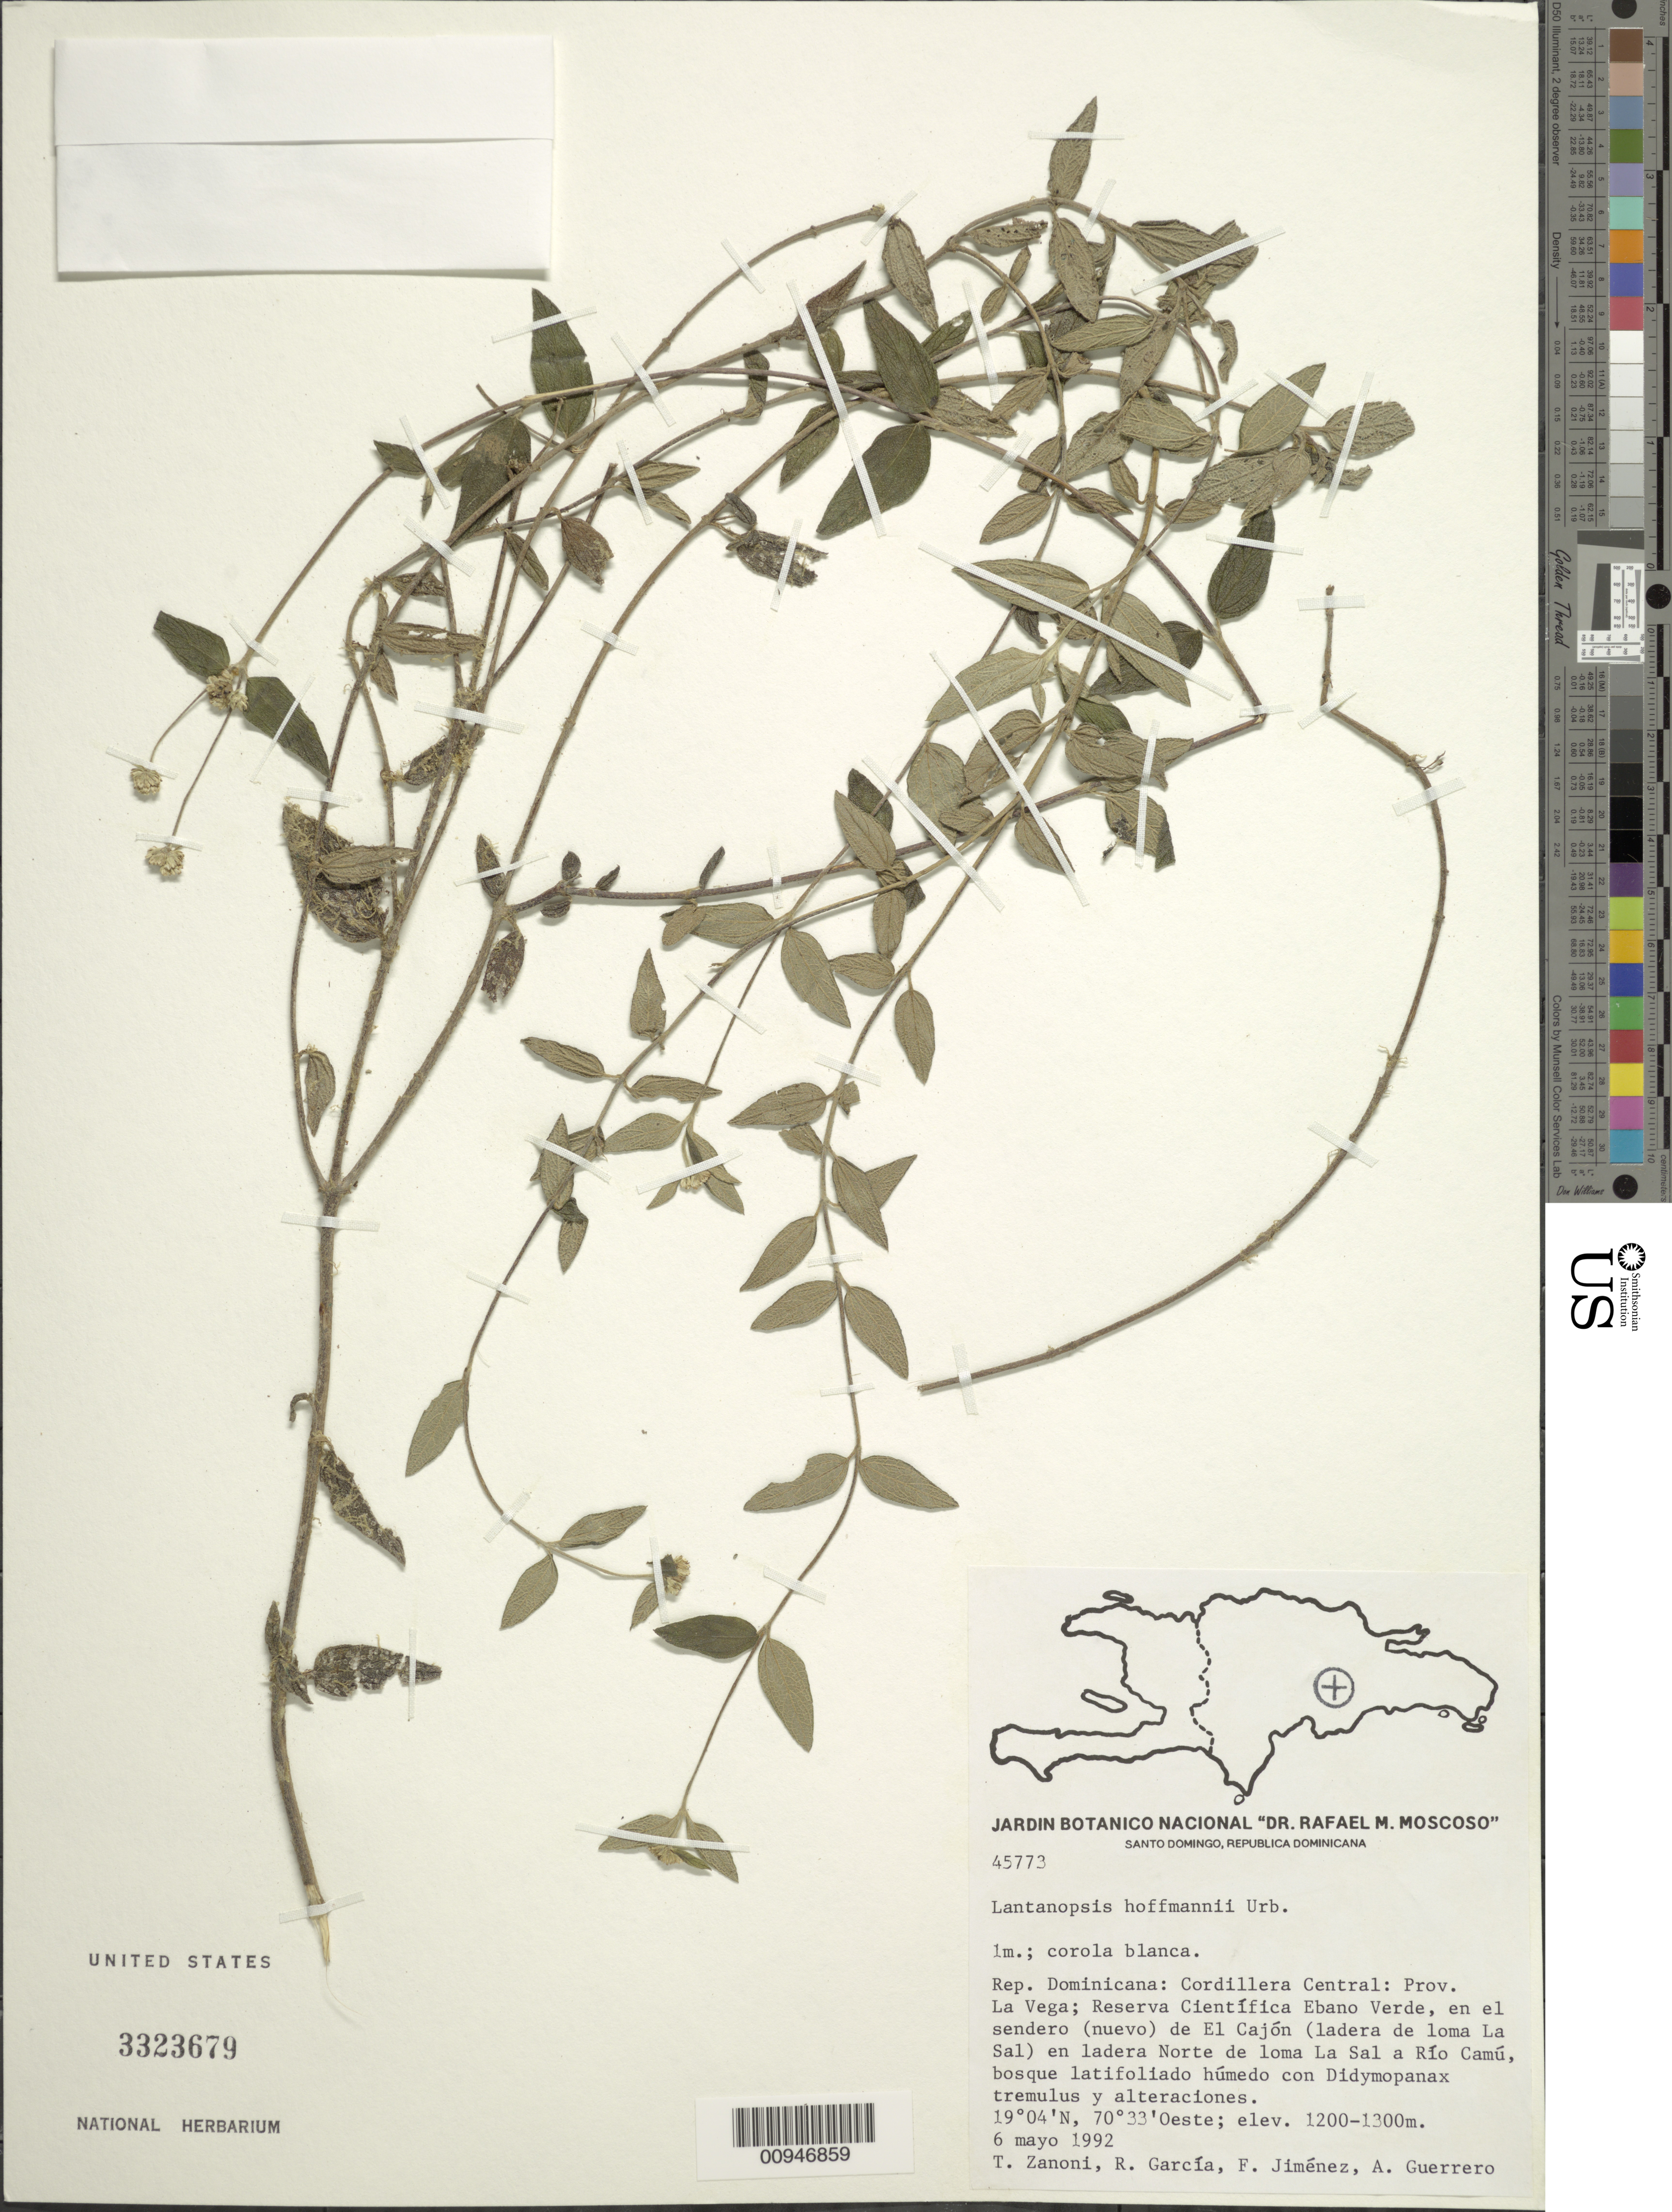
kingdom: Plantae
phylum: Tracheophyta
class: Magnoliopsida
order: Asterales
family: Asteraceae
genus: Lantanopsis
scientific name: Lantanopsis hoffmannii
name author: Urb.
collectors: T. A. Zanoni, R. G. García, F. Jiménez & A. Guerrero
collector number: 45773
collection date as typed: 06 May 1992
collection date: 1992-05-06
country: Dominican Republic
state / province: La Vega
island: Hispaniola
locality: Cordillera Central; Reserva Científica Ebano Verde, en el sendero (nuevo) de El Cajón (ladera de lona La Sal) en ladera norte de loma La Sal a Río Camú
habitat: Bosque latifoliado húmedo con Didymopanaz tremulus y alteraciones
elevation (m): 1200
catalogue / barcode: US 3323679